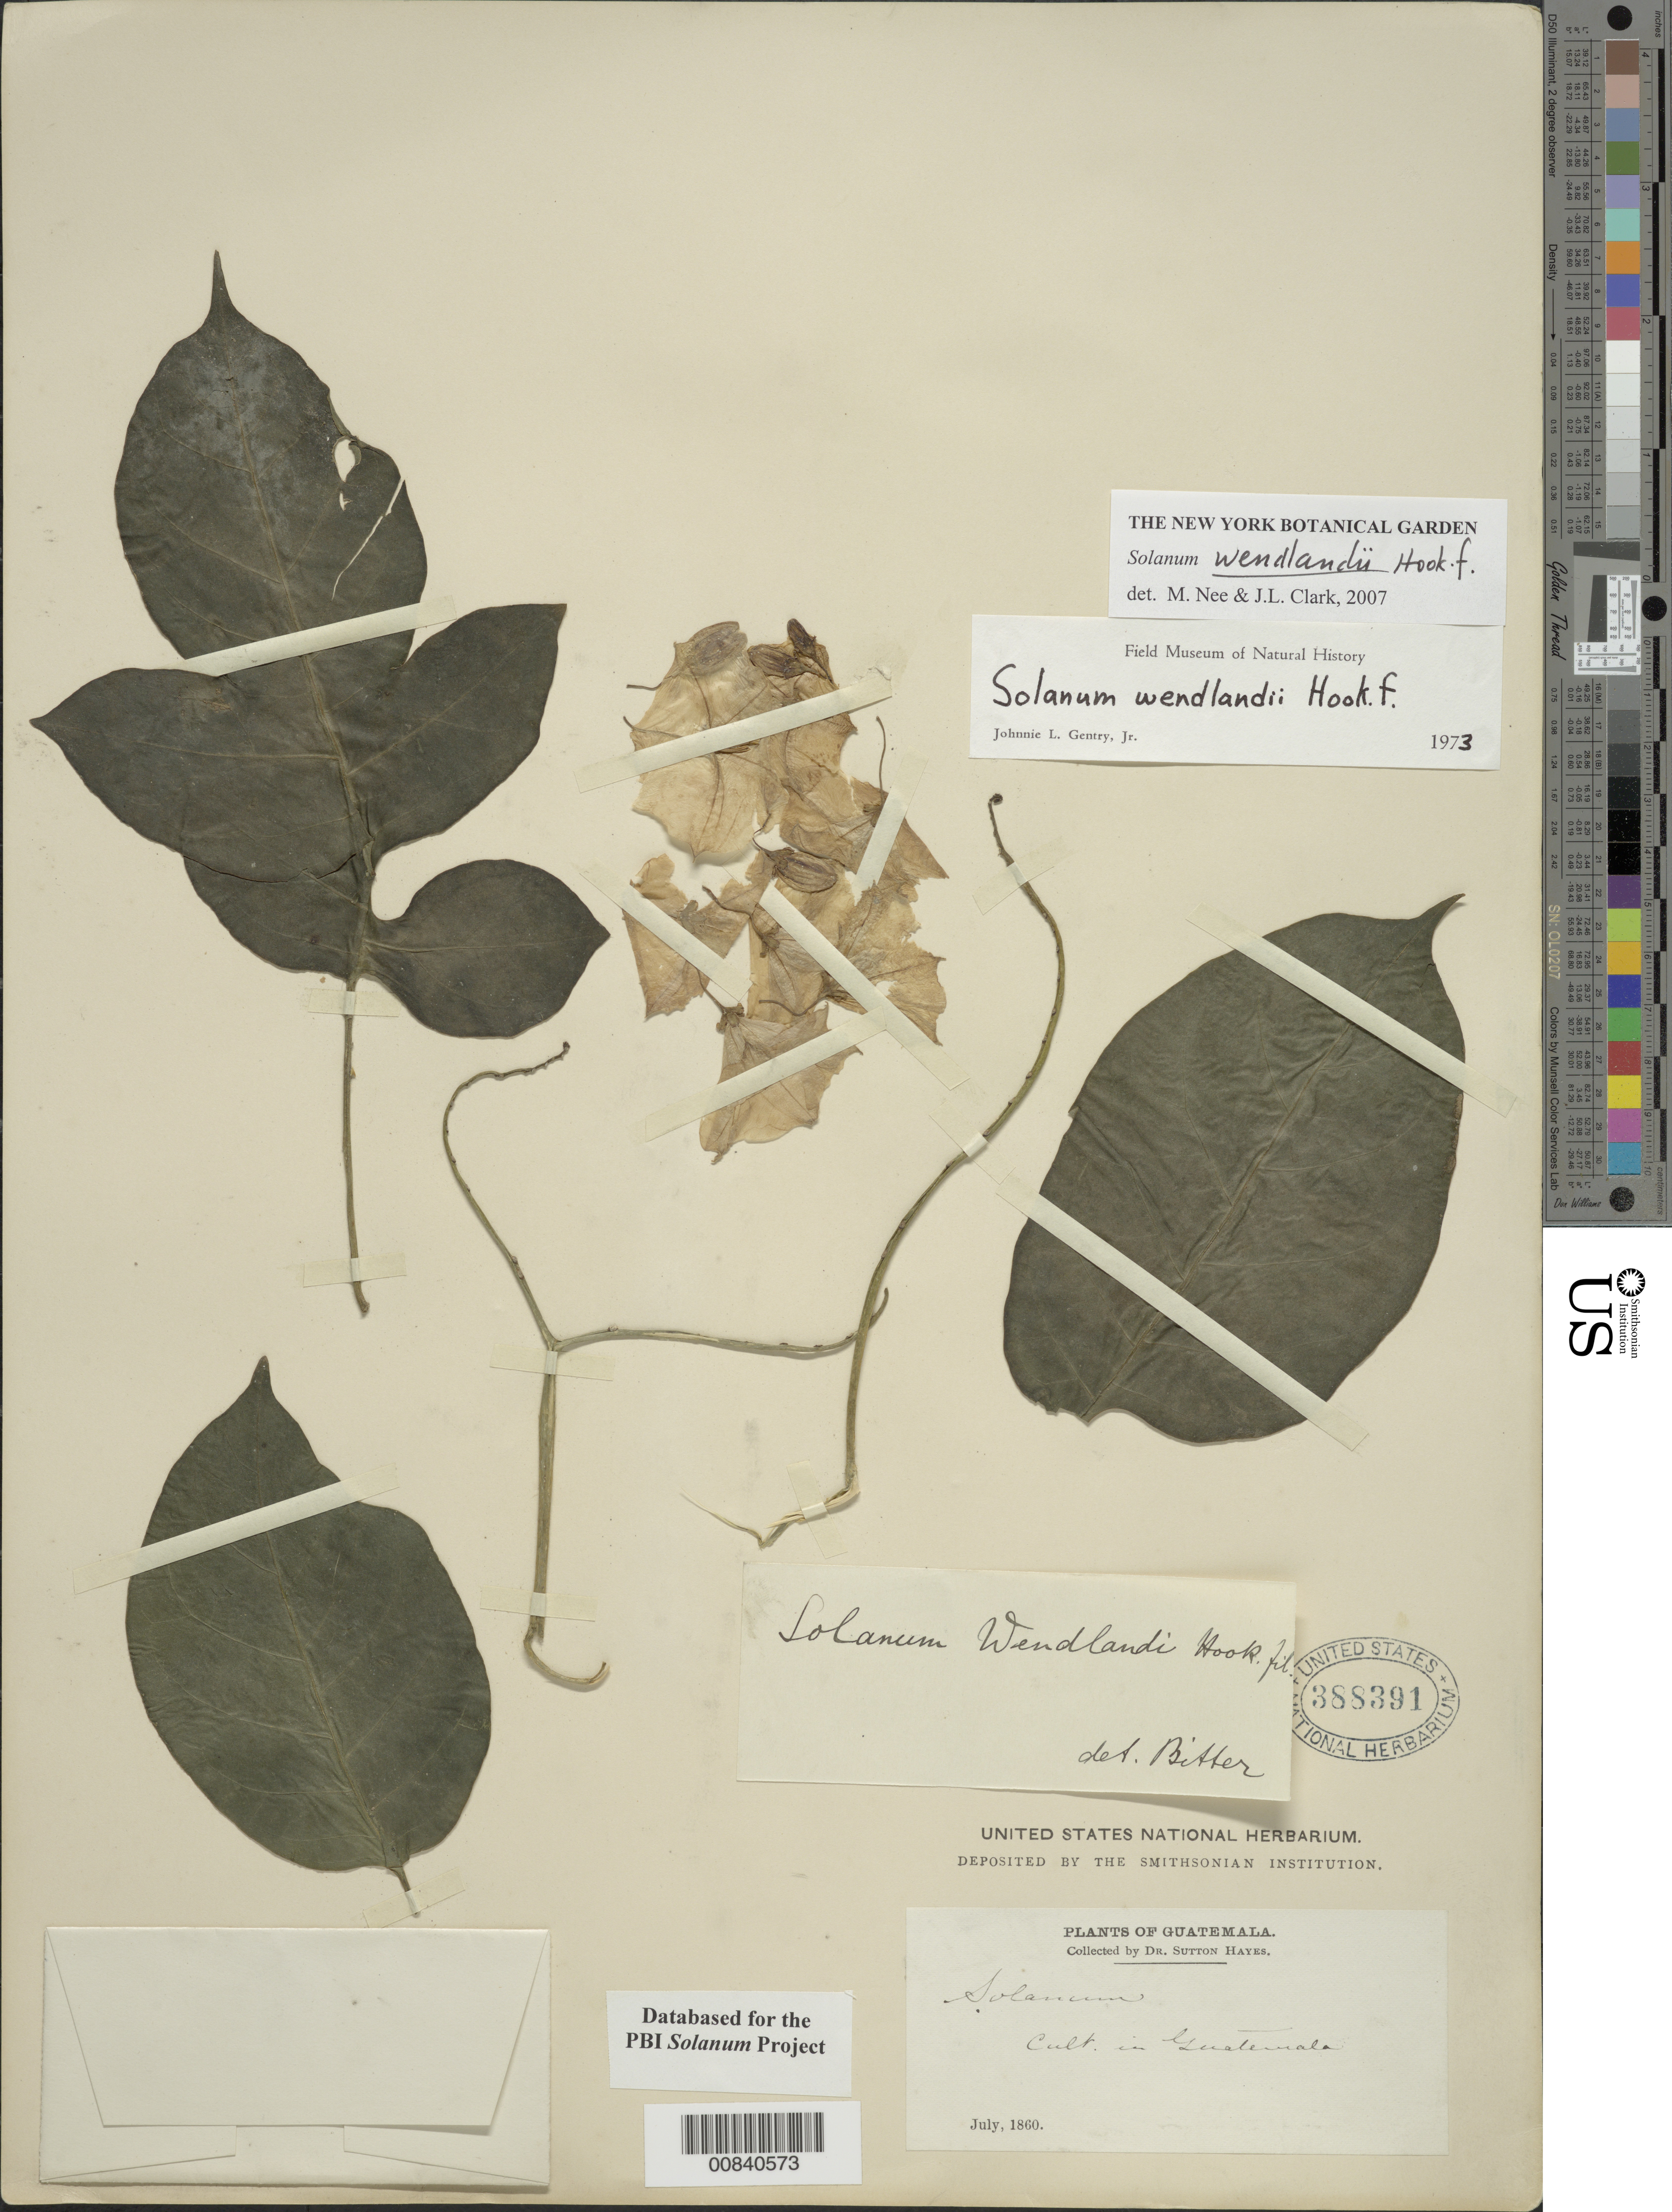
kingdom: Plantae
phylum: Tracheophyta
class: Magnoliopsida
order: Solanales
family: Solanaceae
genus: Solanum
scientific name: Solanum wendlandii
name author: Hook. f.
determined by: Clark, J. L., (SEL), The Marie Selby Botanical Garden (UNITED STATES)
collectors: S. Hayes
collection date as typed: Jun 1860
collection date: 1860-06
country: Guatemala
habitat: Cultivated.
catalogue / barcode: US 388391